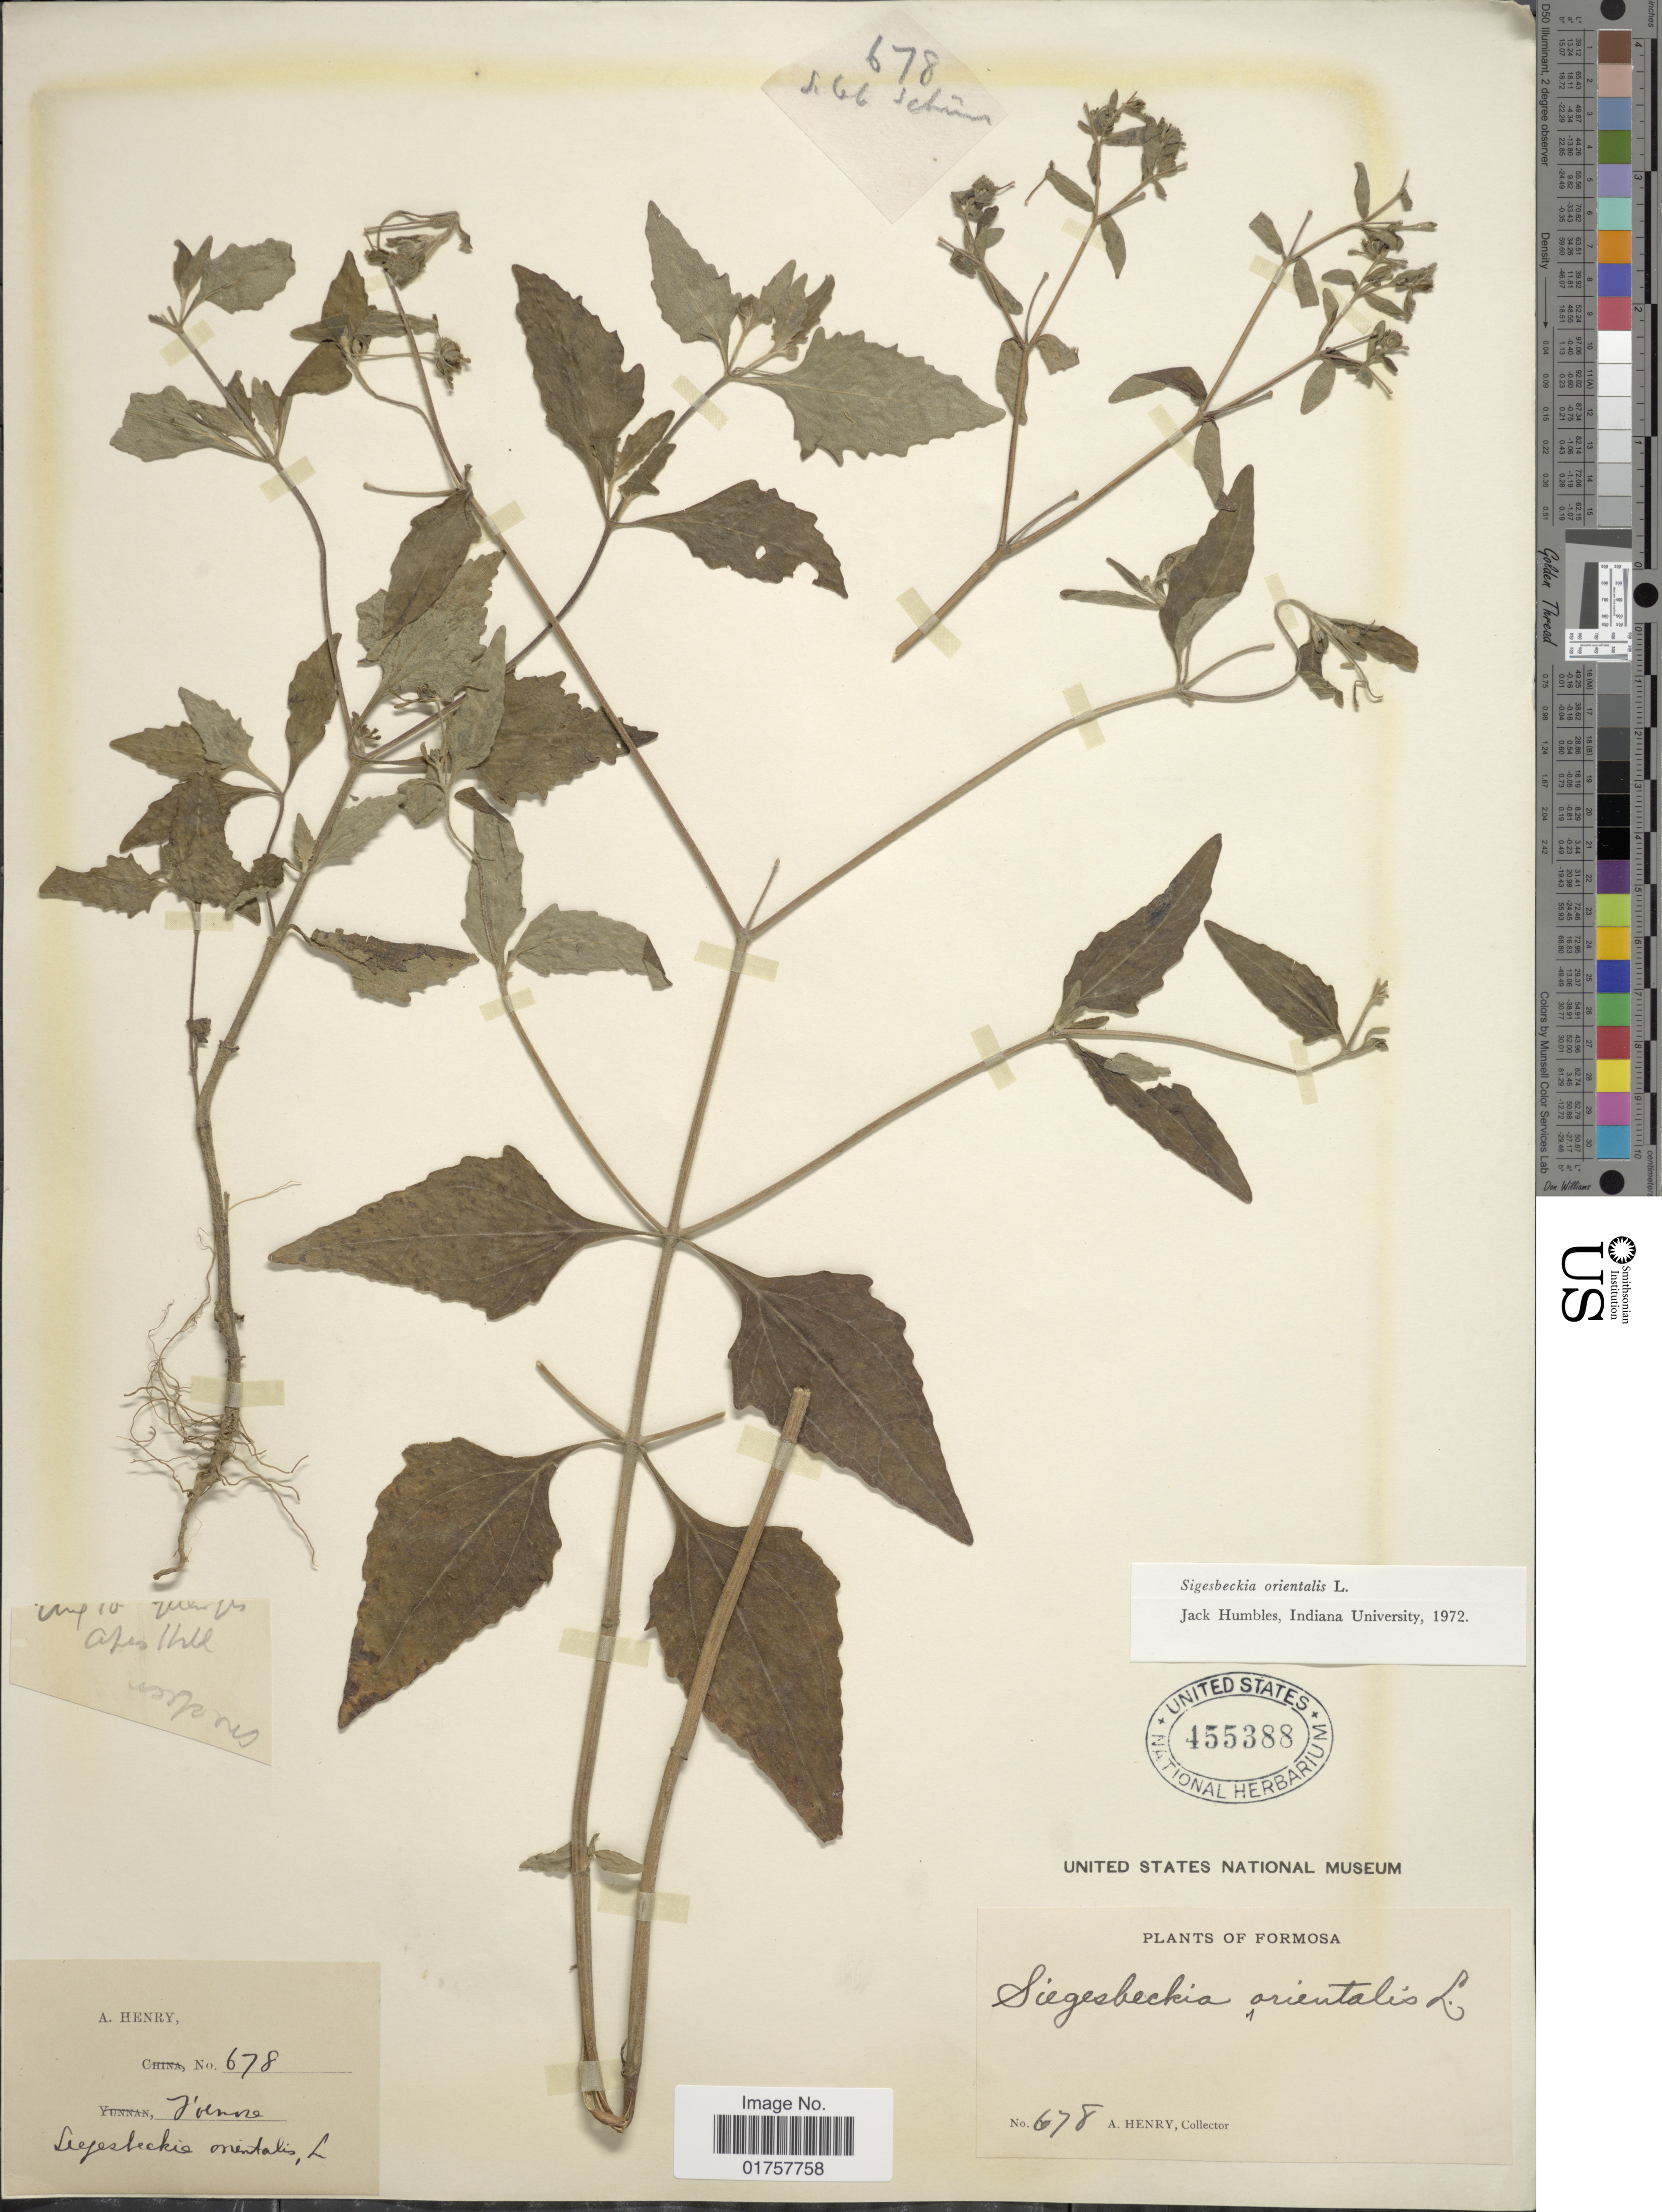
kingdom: Plantae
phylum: Tracheophyta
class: Magnoliopsida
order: Asterales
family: Asteraceae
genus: Sigesbeckia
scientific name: Sigesbeckia orientalis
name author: L.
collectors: A. Henry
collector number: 678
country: Taiwan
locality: Formosa, S. Cape. Schmüser.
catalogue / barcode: US 455388